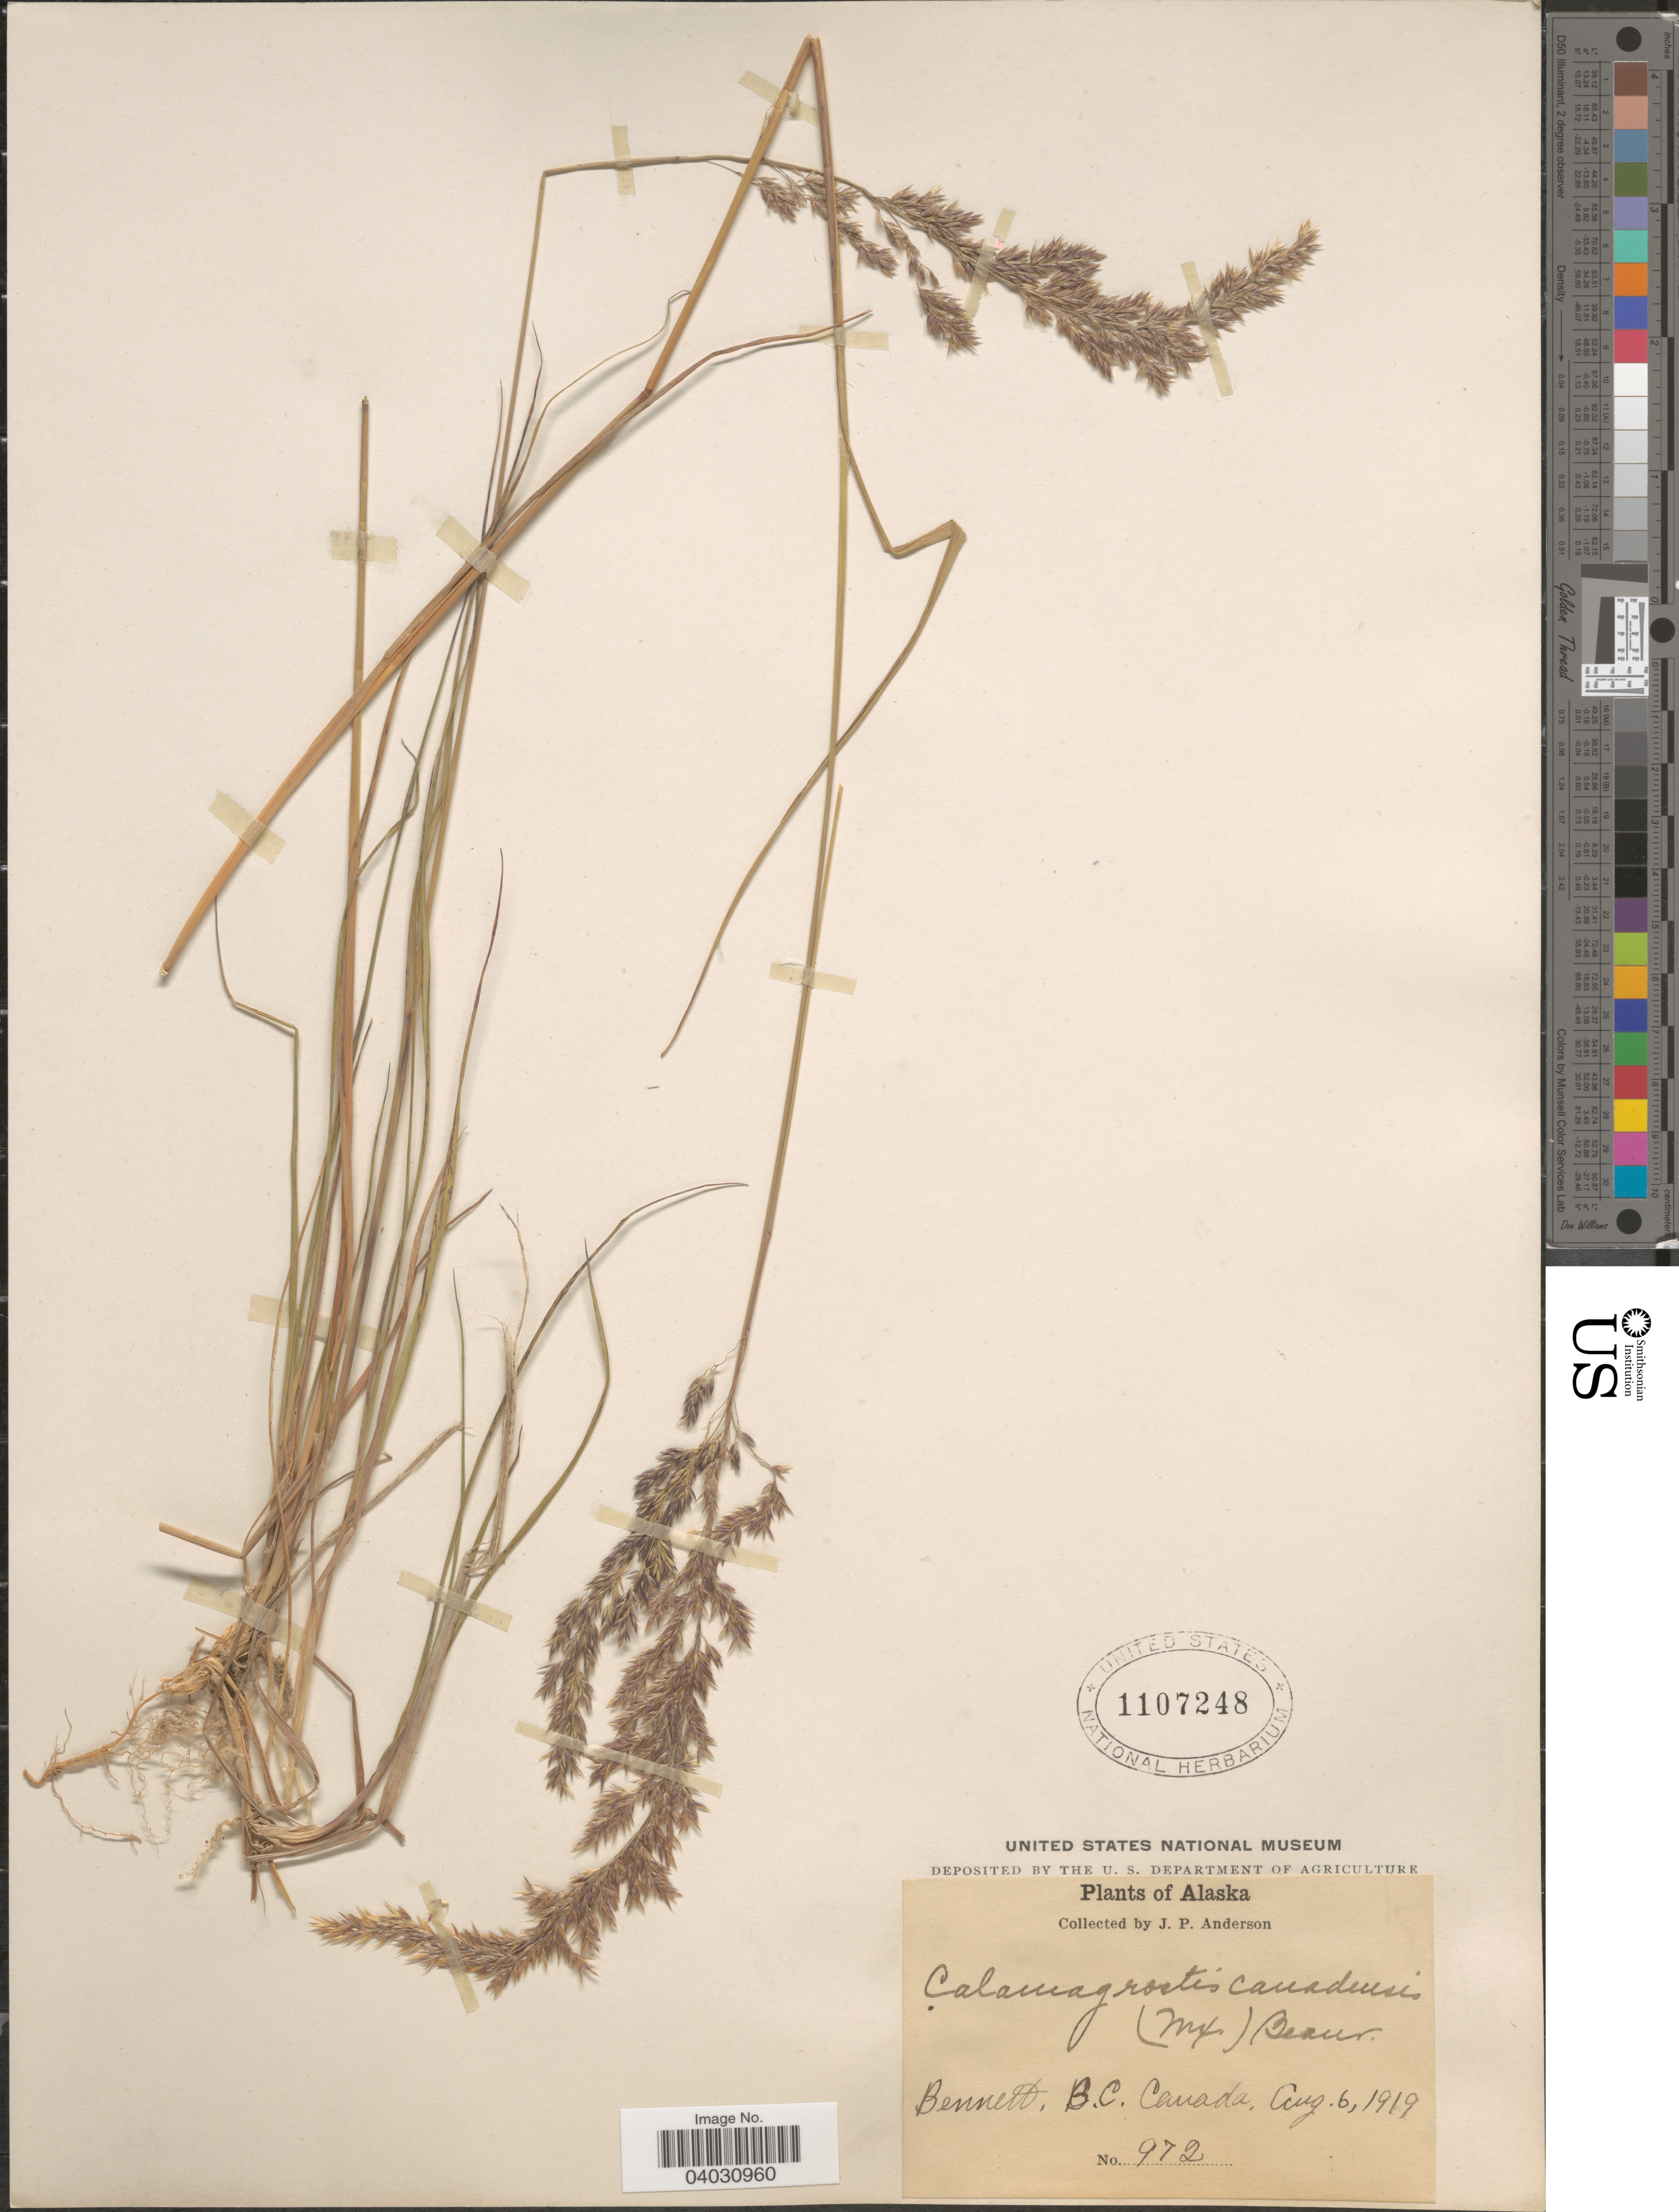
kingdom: Plantae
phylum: Tracheophyta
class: Liliopsida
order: Poales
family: Poaceae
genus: Calamagrostis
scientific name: Calamagrostis sp.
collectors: J. P. Anderson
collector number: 972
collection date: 1919-08-06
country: Canada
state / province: British Columbia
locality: Bennett, B.C. Canada.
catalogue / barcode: US 1107248